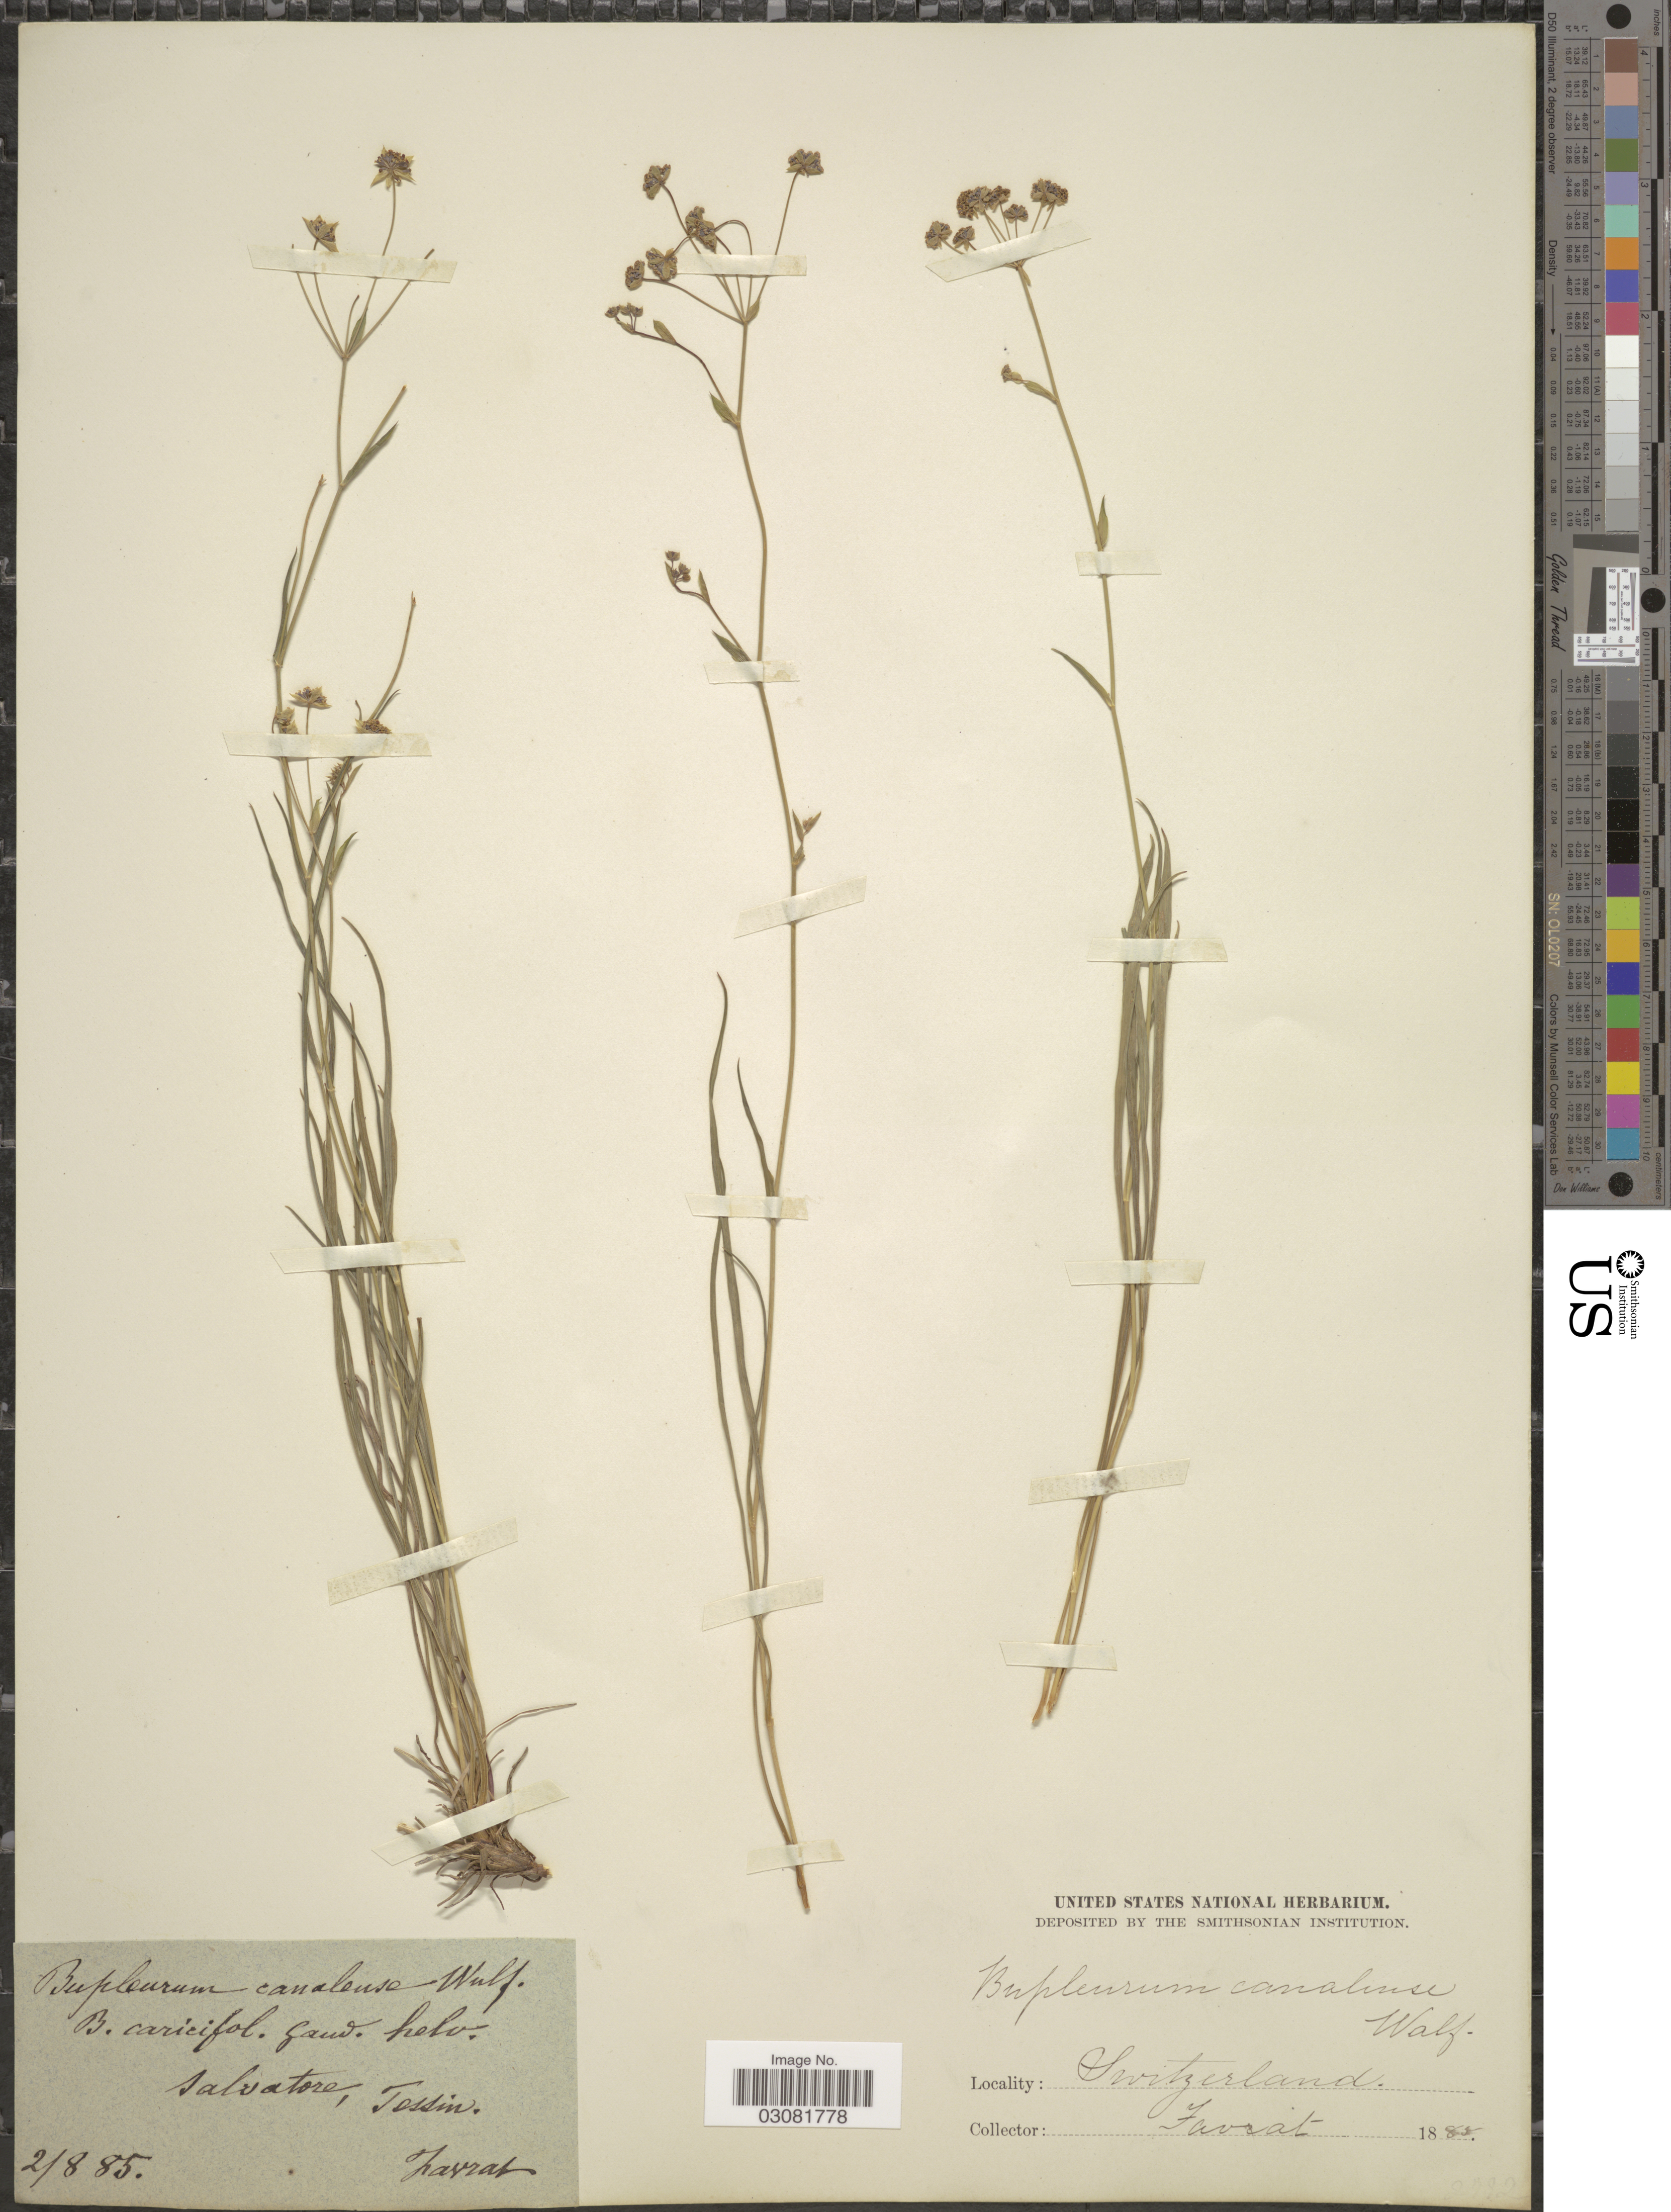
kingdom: Plantae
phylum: Tracheophyta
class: Magnoliopsida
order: Apiales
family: Apiaceae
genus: Bupleurum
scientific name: Bupleurum canalense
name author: Wulfen ex Spreng.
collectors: L. Favrat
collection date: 1885-08-02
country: Switzerland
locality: Salvatore, Tessin.